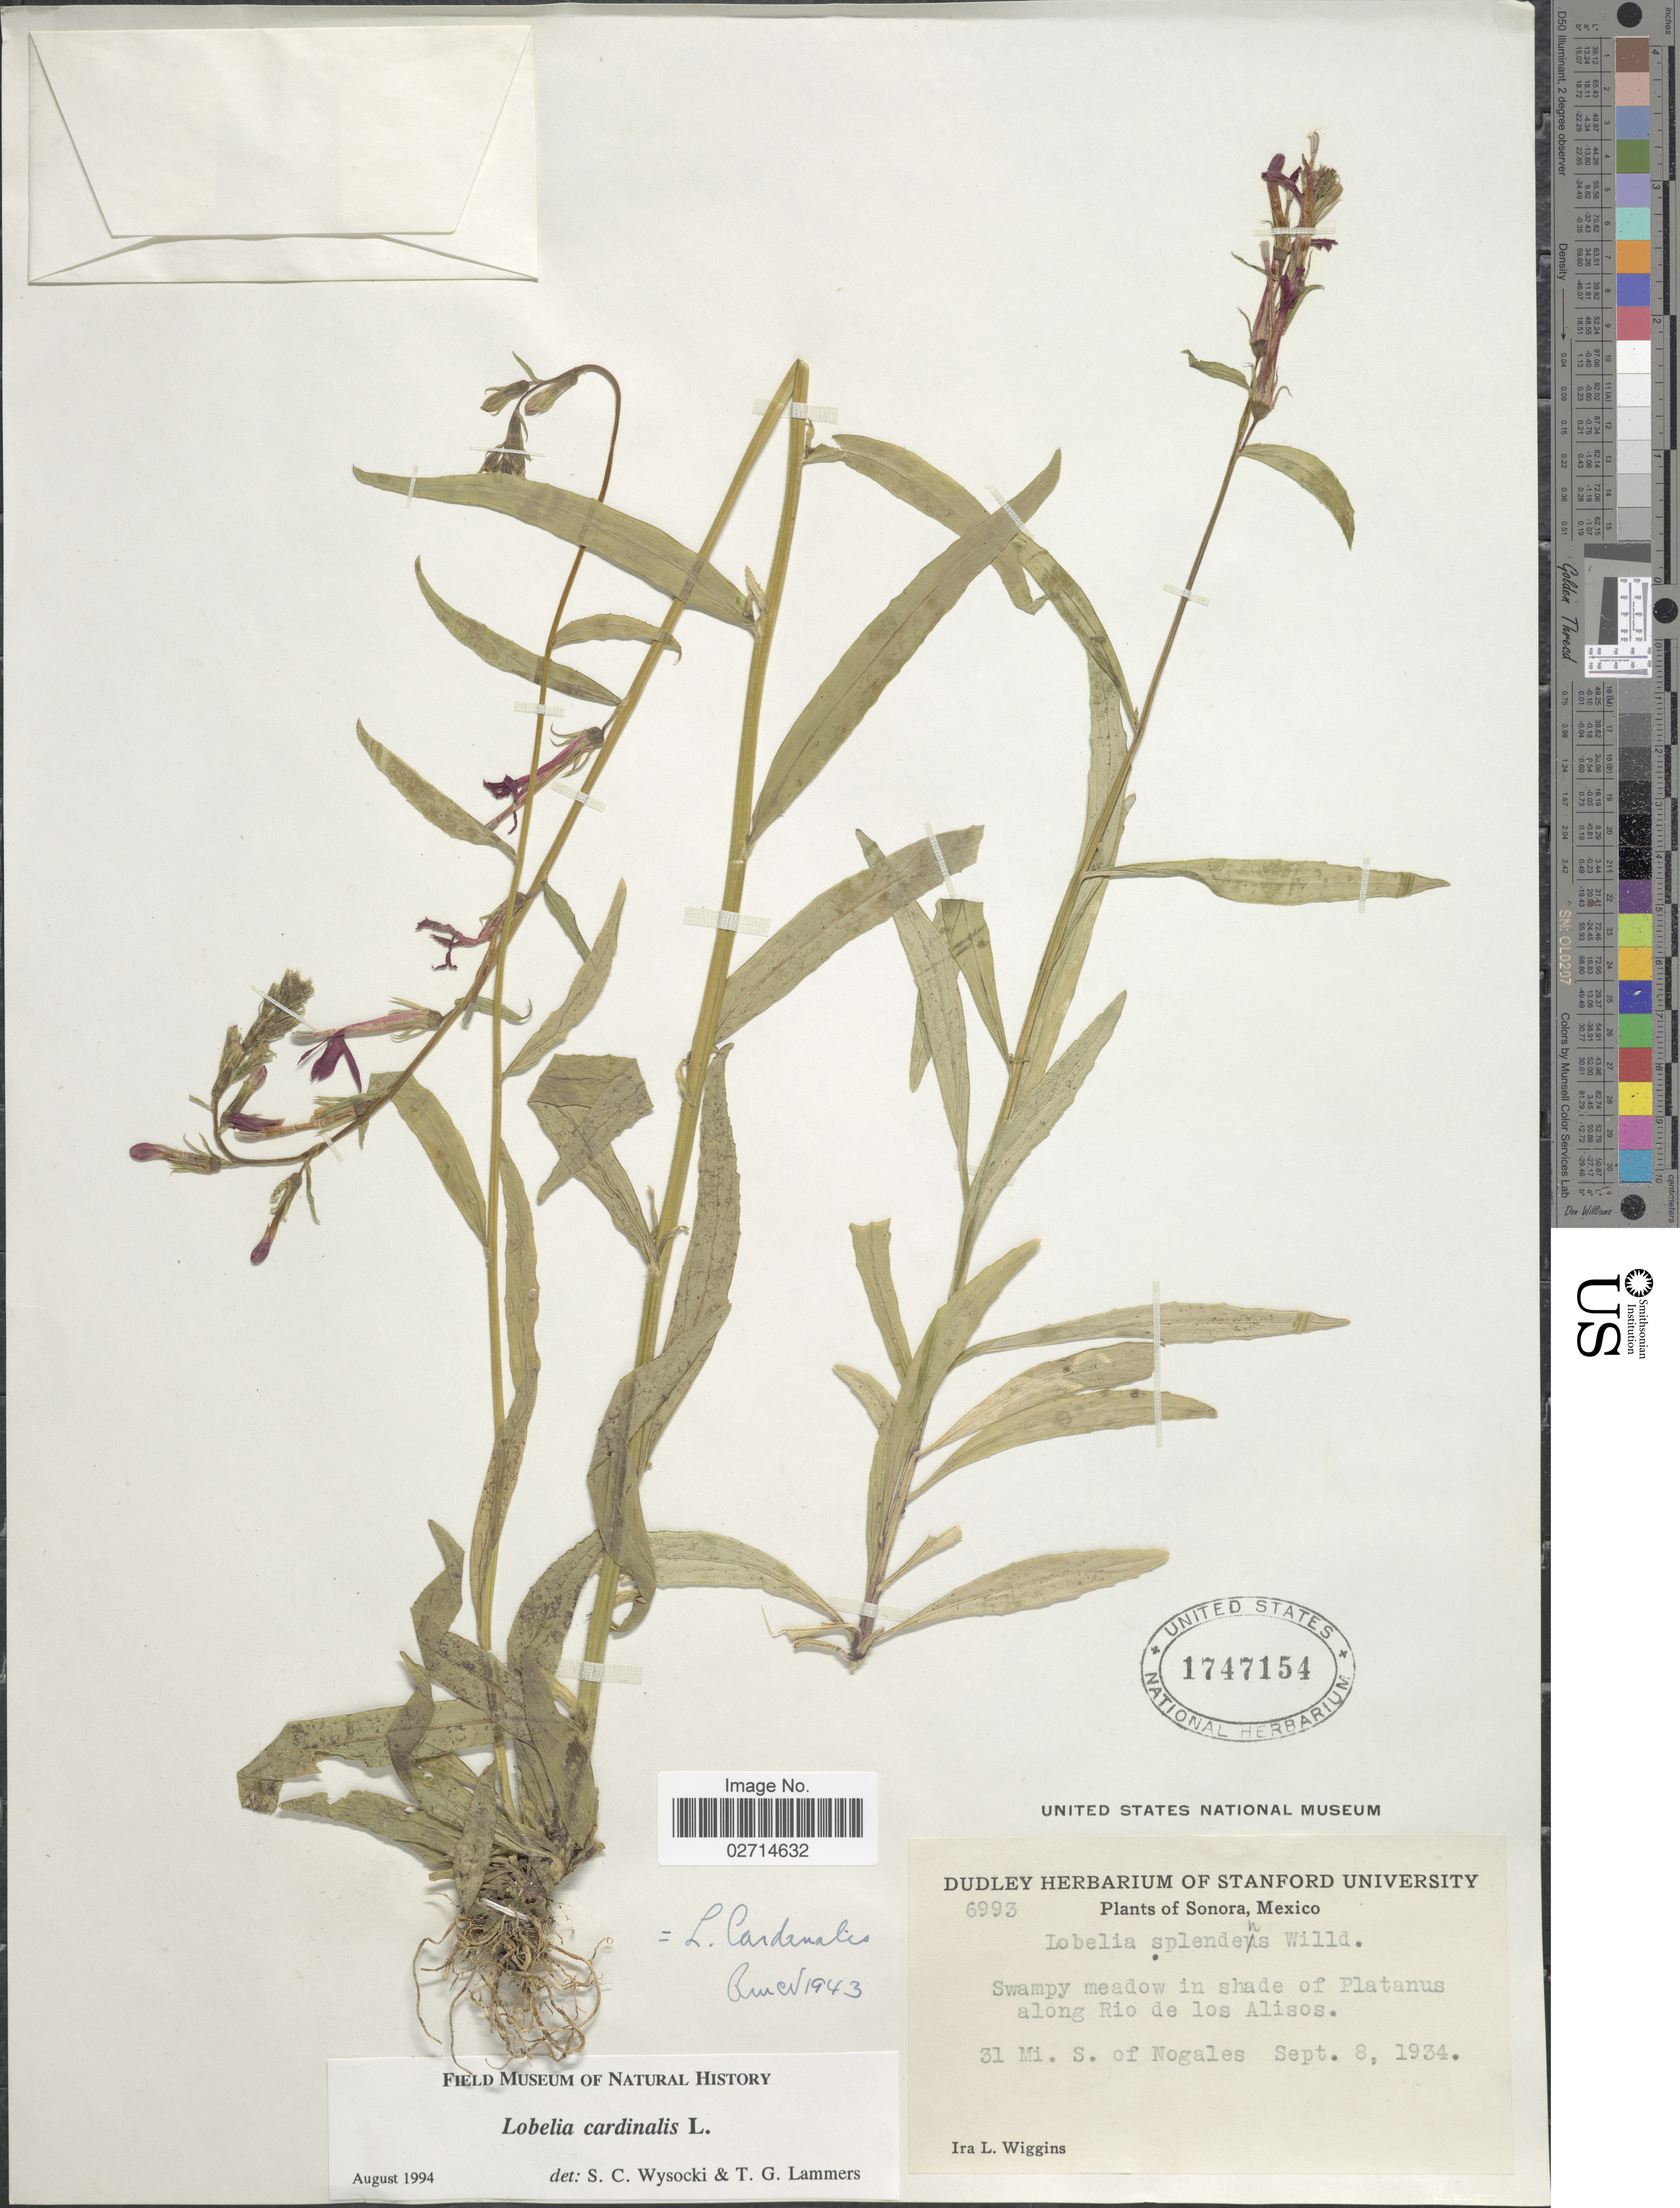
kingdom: Plantae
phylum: Tracheophyta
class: Magnoliopsida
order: Asterales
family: Campanulaceae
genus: Lobelia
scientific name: Lobelia cardinalis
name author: L.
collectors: I. L. Wiggins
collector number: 6993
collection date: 1934-09-08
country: Mexico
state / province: Sonora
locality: Swampy meadow in shade of Platanus along Rio de los Alisos. 31 Mi. S. of Nogales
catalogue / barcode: US 1747154